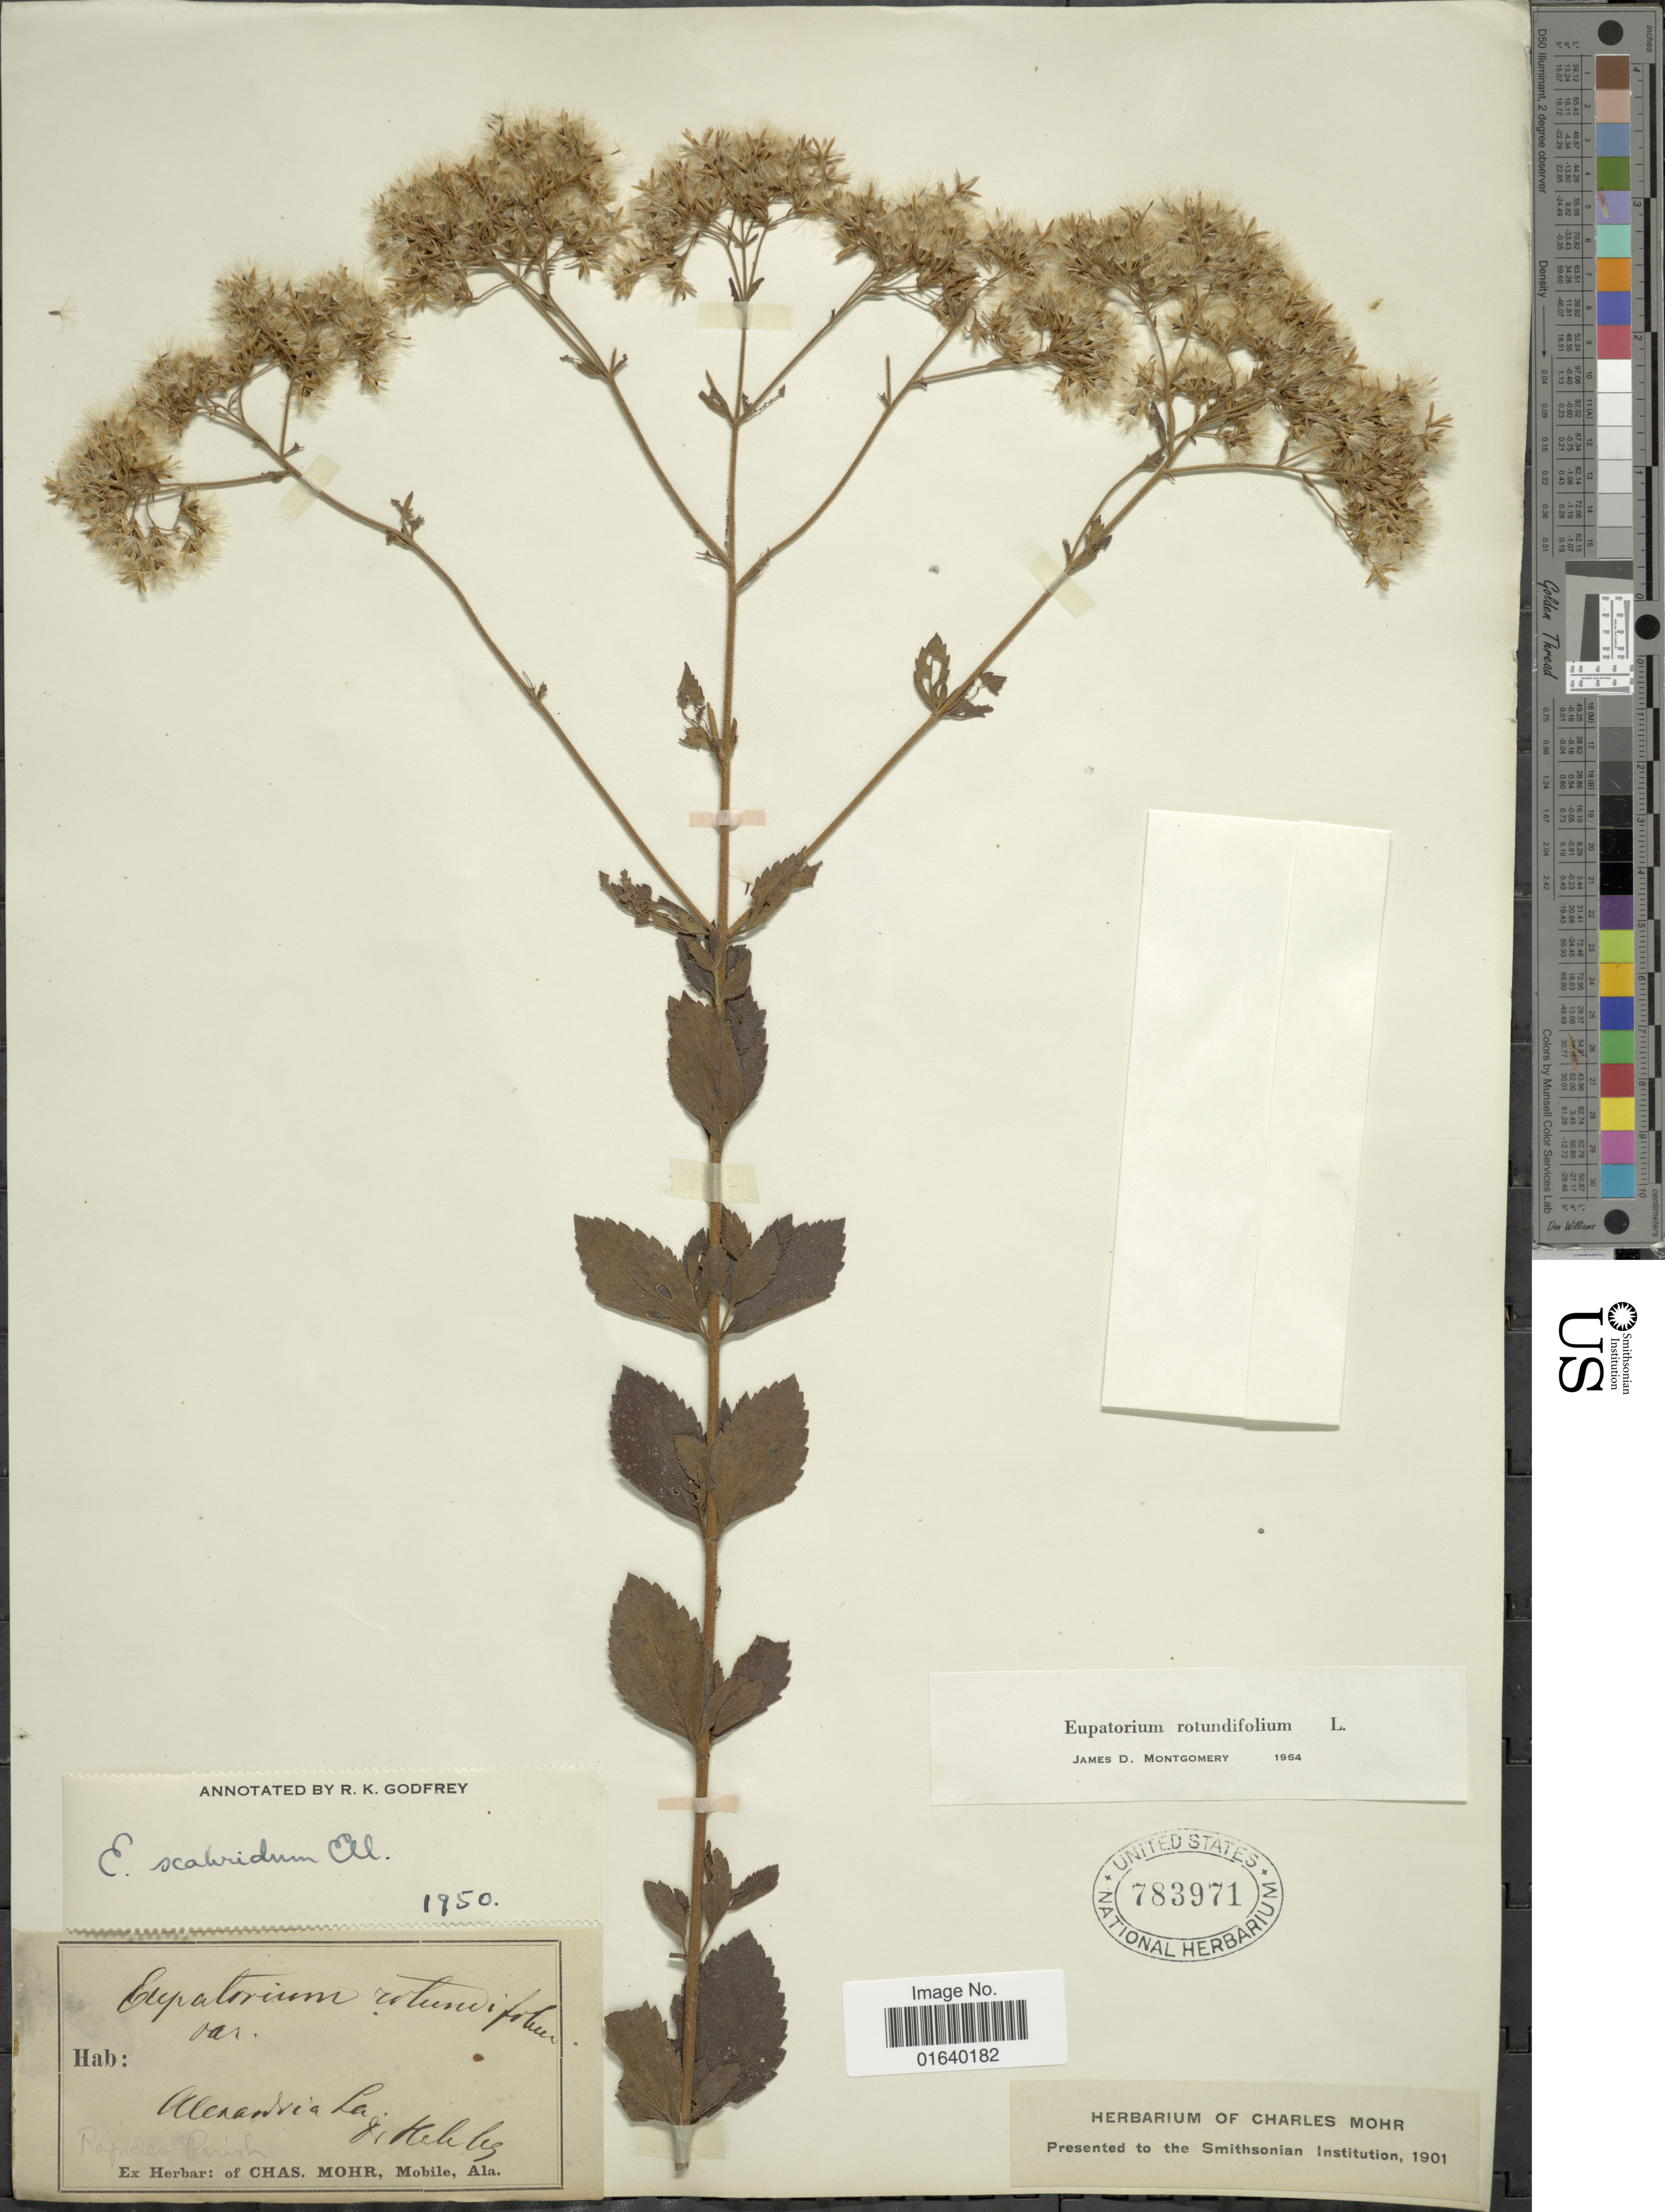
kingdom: Plantae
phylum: Tracheophyta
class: Magnoliopsida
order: Asterales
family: Asteraceae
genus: Eupatorium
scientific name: Eupatorium rotundifolium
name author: L.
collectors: Mohr, C. T. (herbarium)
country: United States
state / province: Louisiana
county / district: Rapides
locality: Alexandria.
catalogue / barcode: US 783971